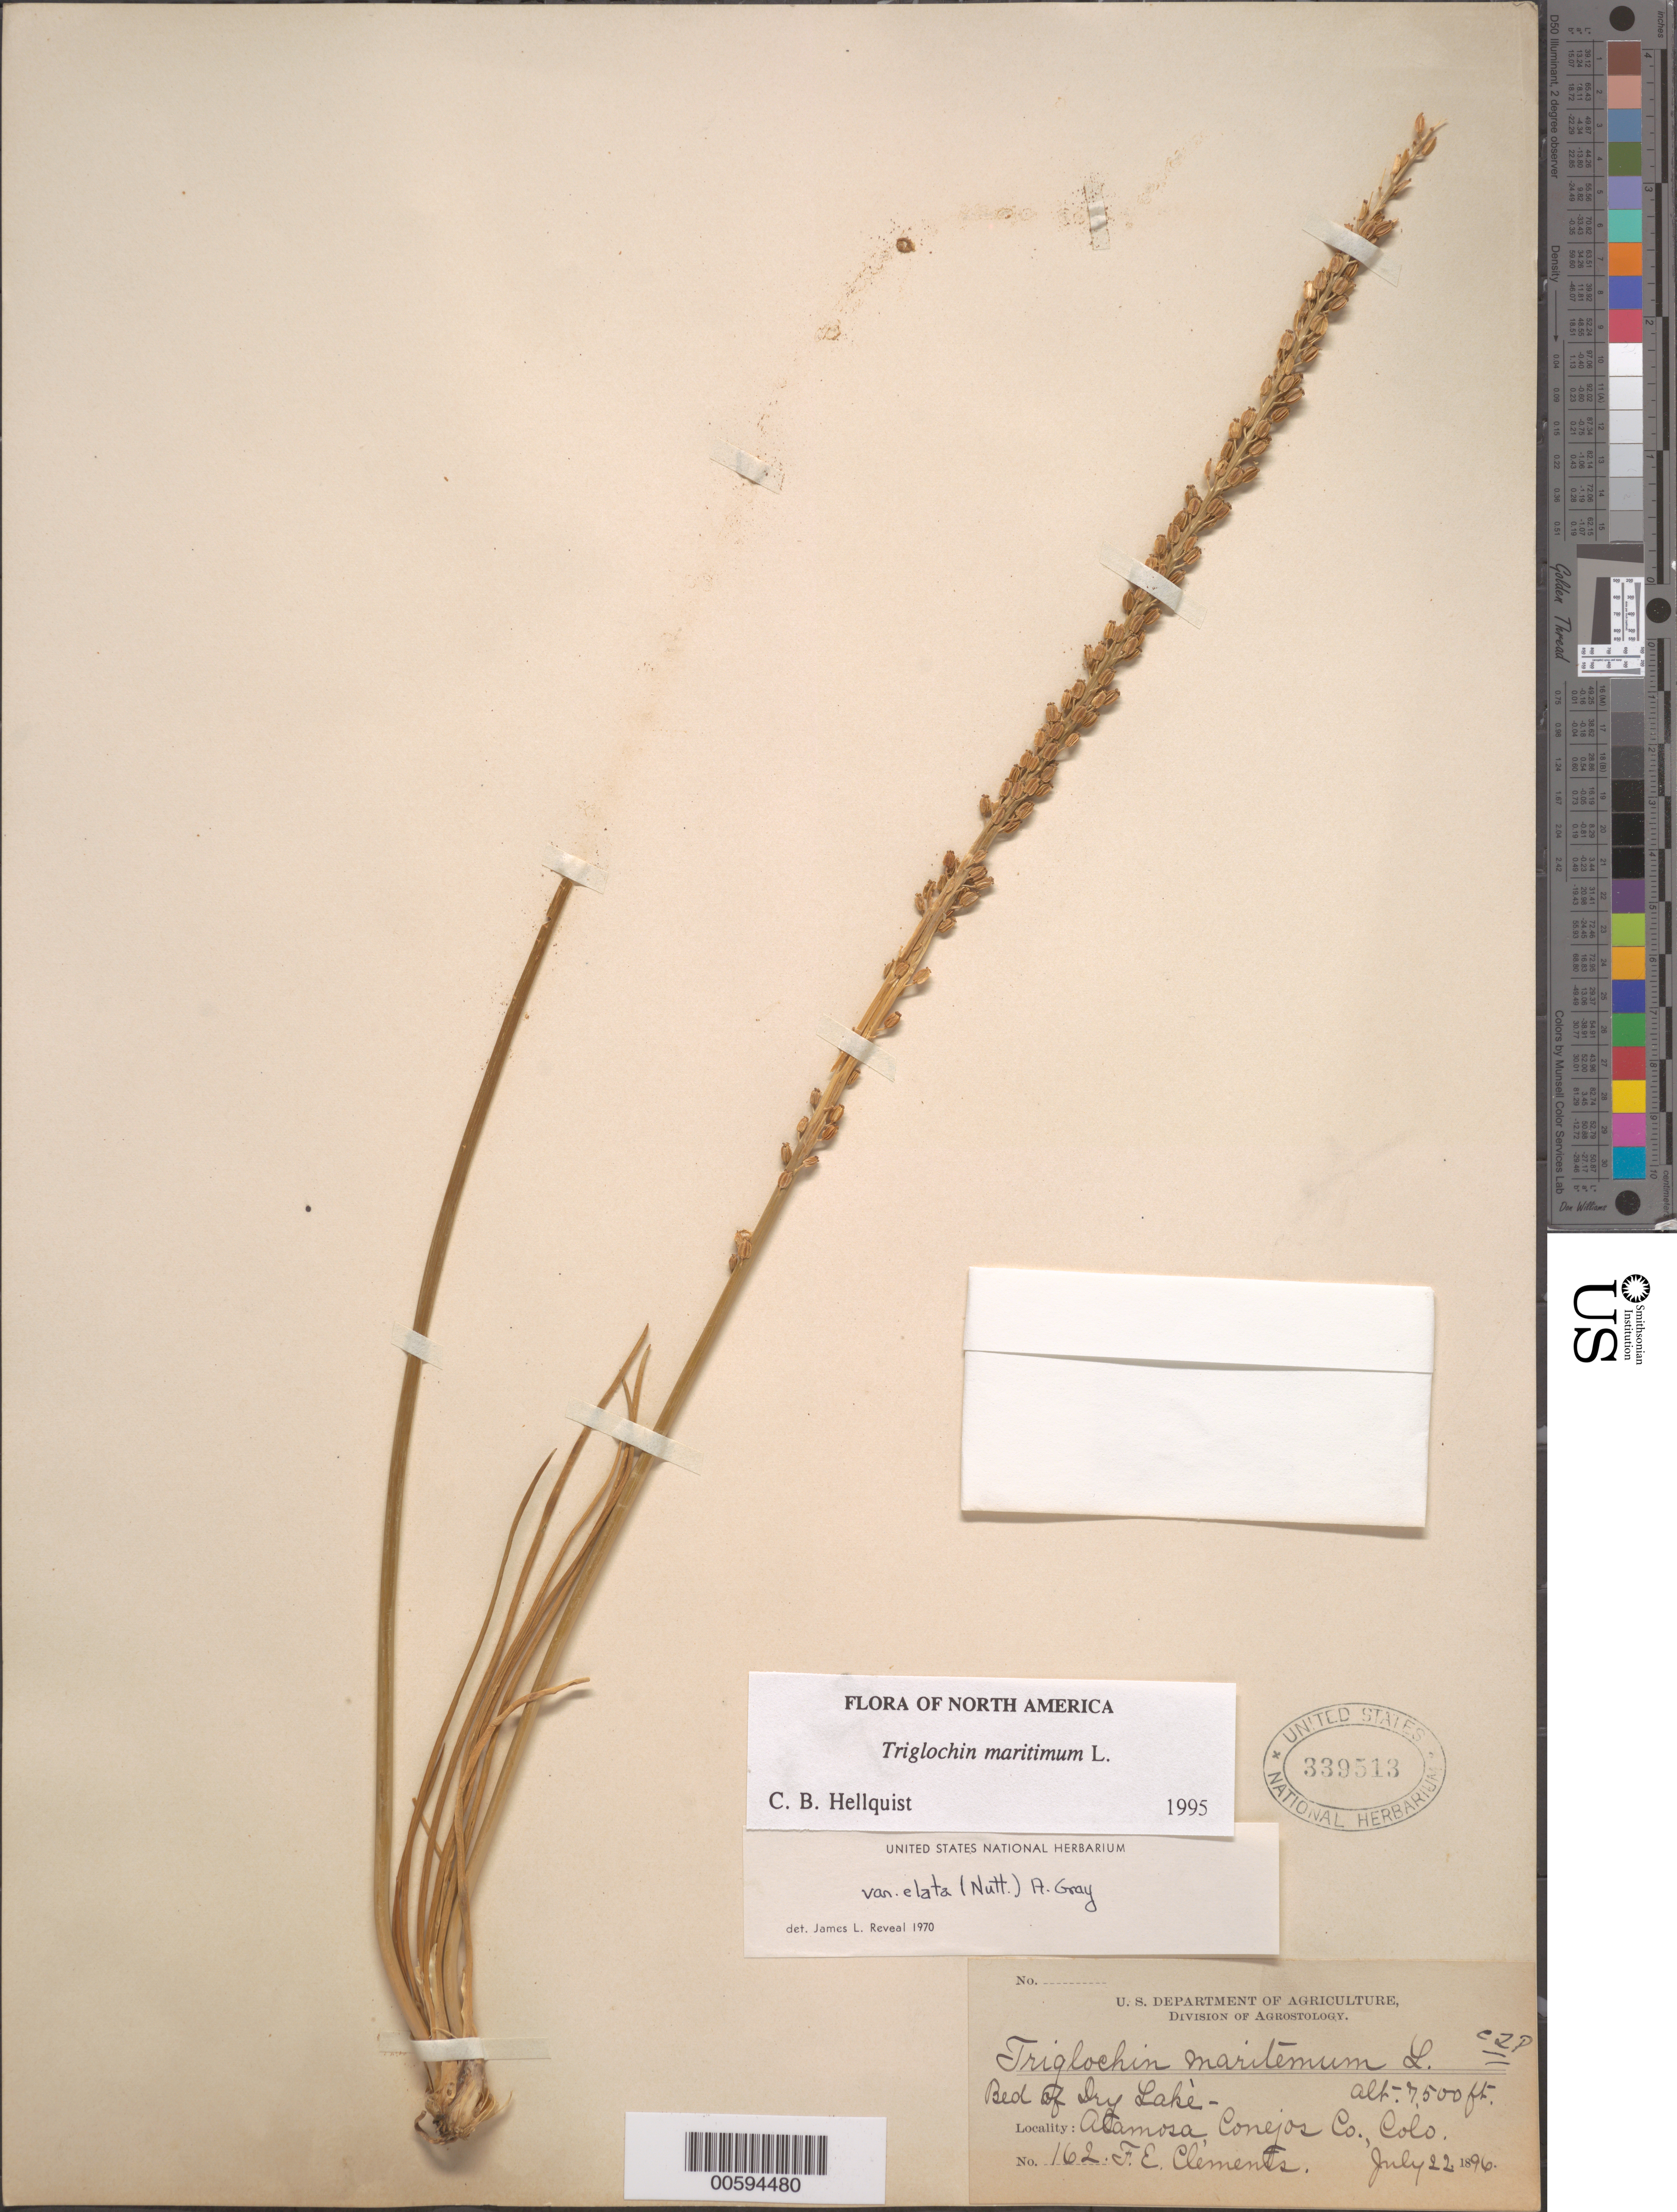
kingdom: Plantae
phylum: Tracheophyta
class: Liliopsida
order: Alismatales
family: Juncaginaceae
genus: Triglochin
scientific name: Triglochin maritima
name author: L.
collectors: F. E. Clements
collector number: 162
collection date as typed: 22 Jul 1896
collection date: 1896-07-22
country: United States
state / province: Colorado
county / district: Conejos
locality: Alamosa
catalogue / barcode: US 339513